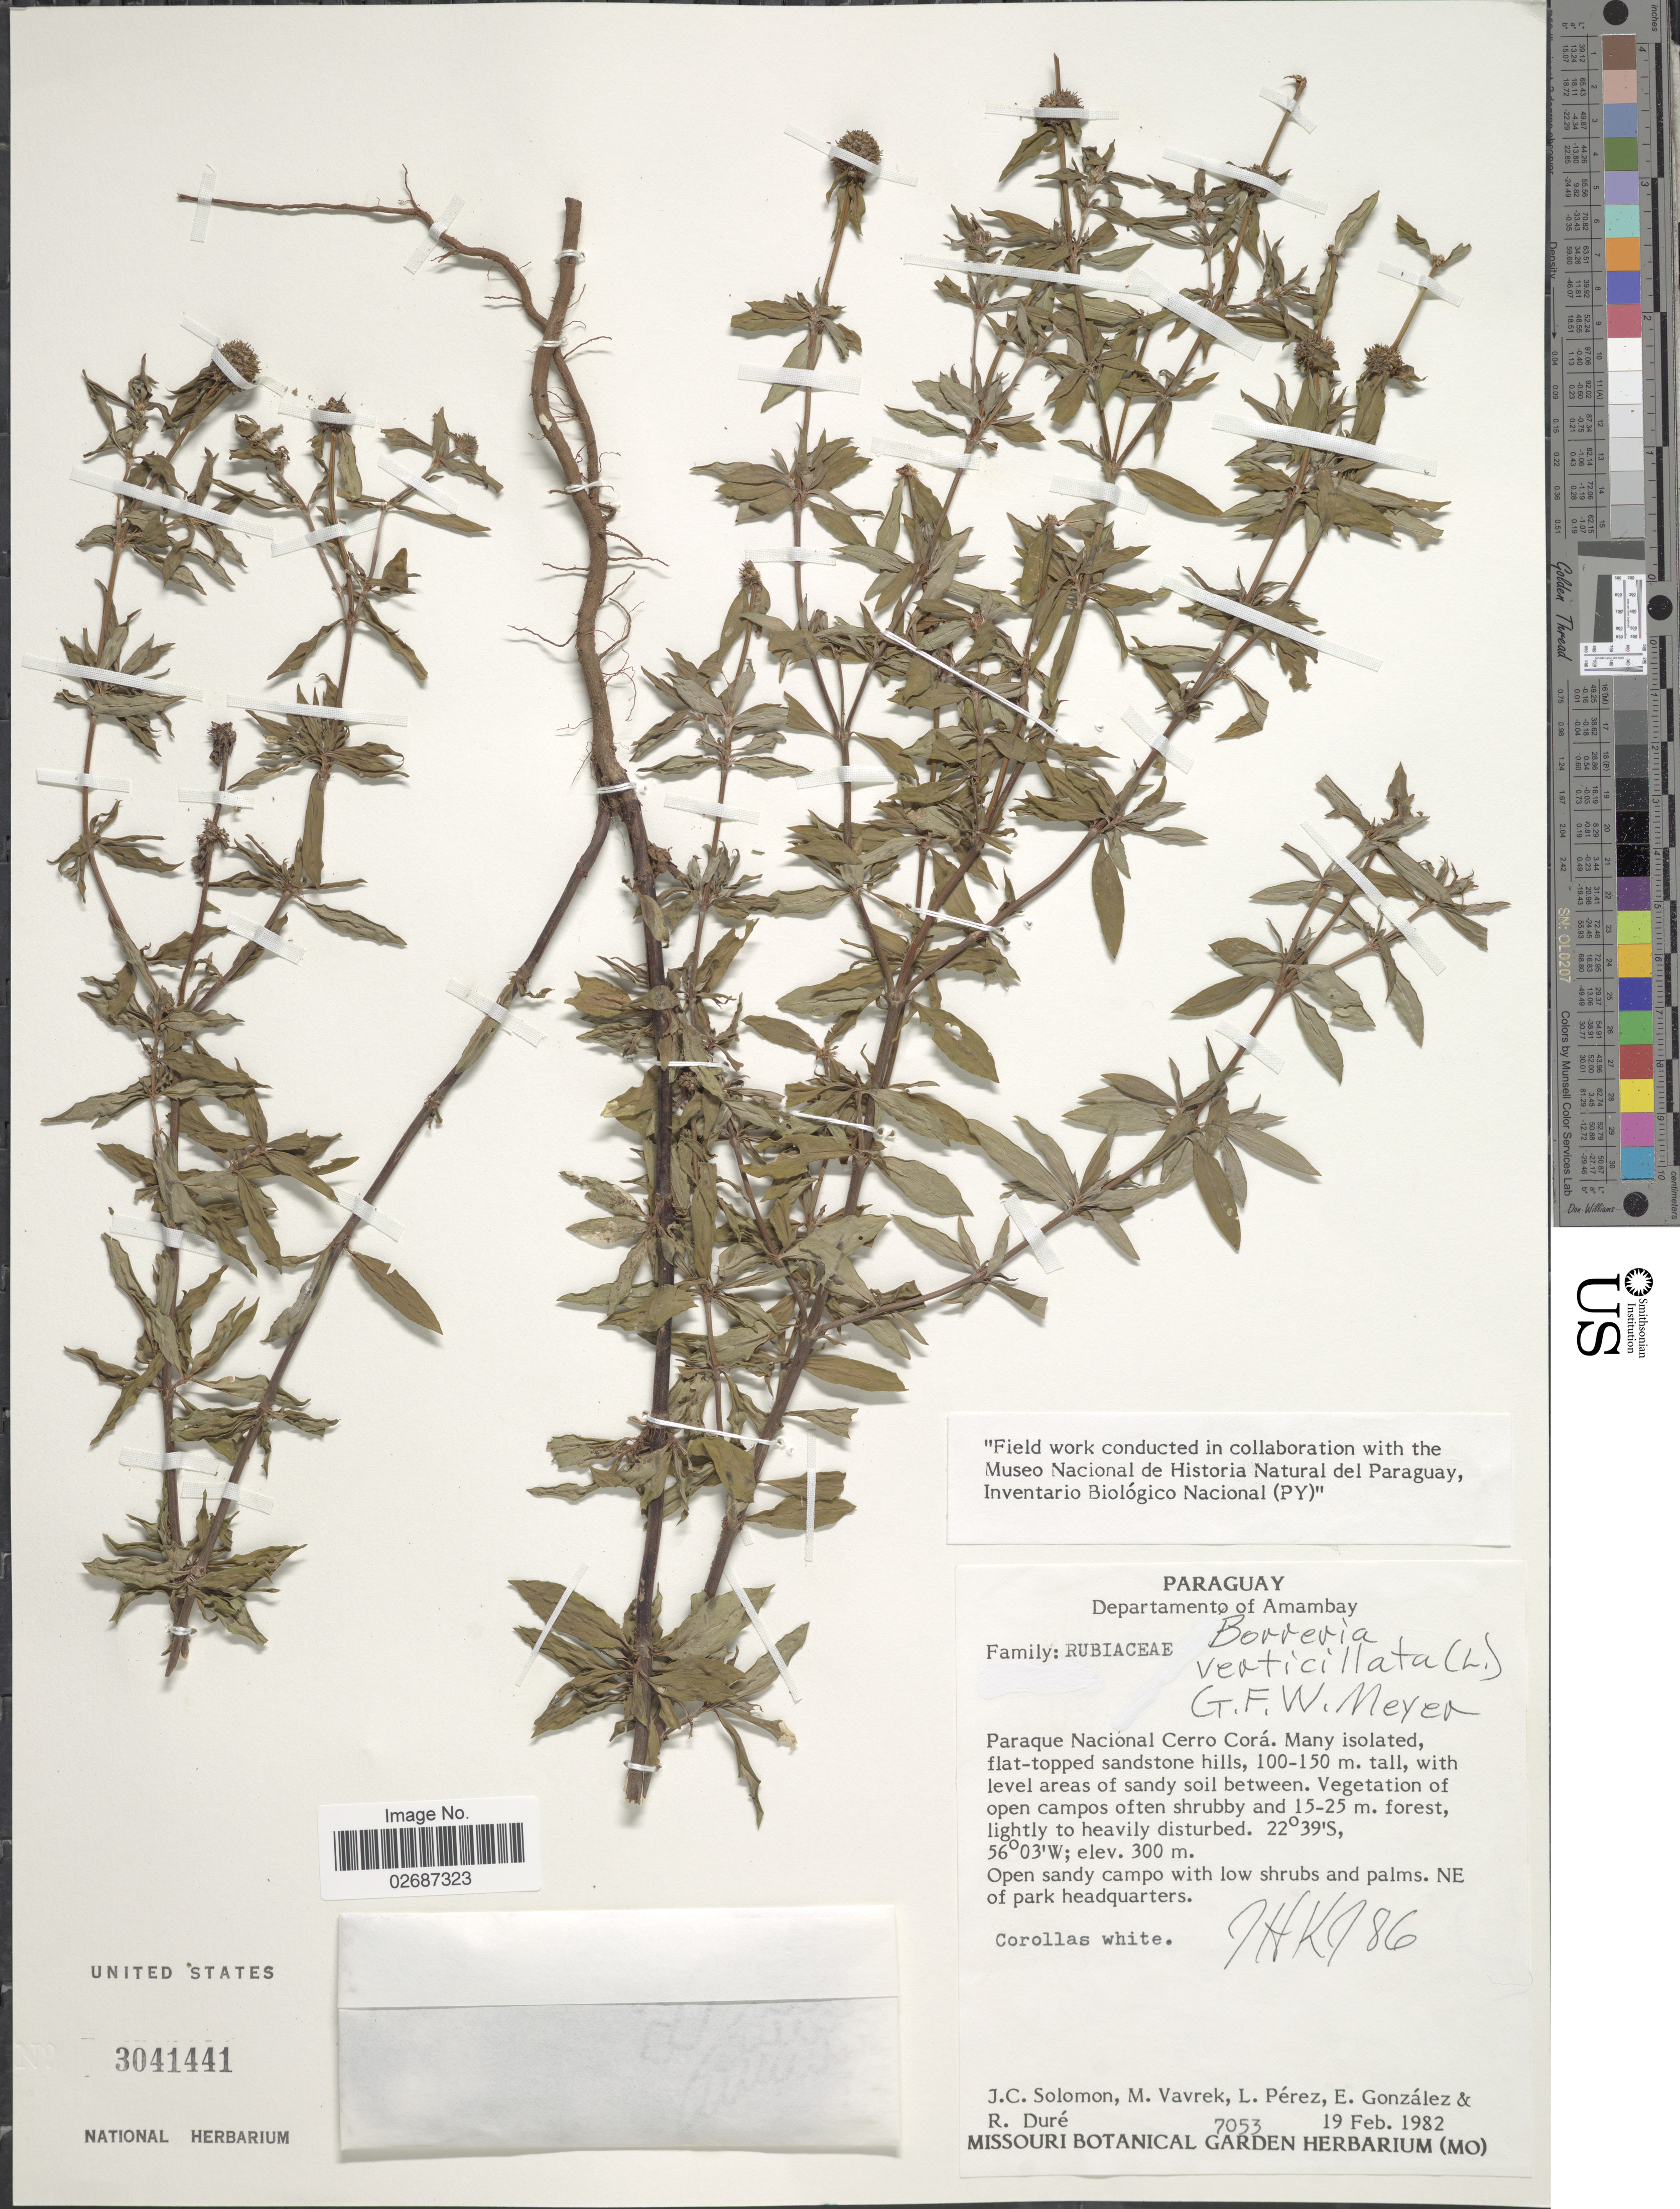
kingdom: Plantae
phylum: Tracheophyta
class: Magnoliopsida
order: Gentianales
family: Rubiaceae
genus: Borreria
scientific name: Borreria verticillata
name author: (L.) G. Mey.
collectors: J. C. Solomon, M. Vavrek, L. Pérez, E. González & R. Duré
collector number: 7053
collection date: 1982-02-19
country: Paraguay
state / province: Amambay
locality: Paraque Nacional Cerro Cora, open sandy campo with low shrubs and palms, NE of park headquarters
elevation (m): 300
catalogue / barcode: US 3041441